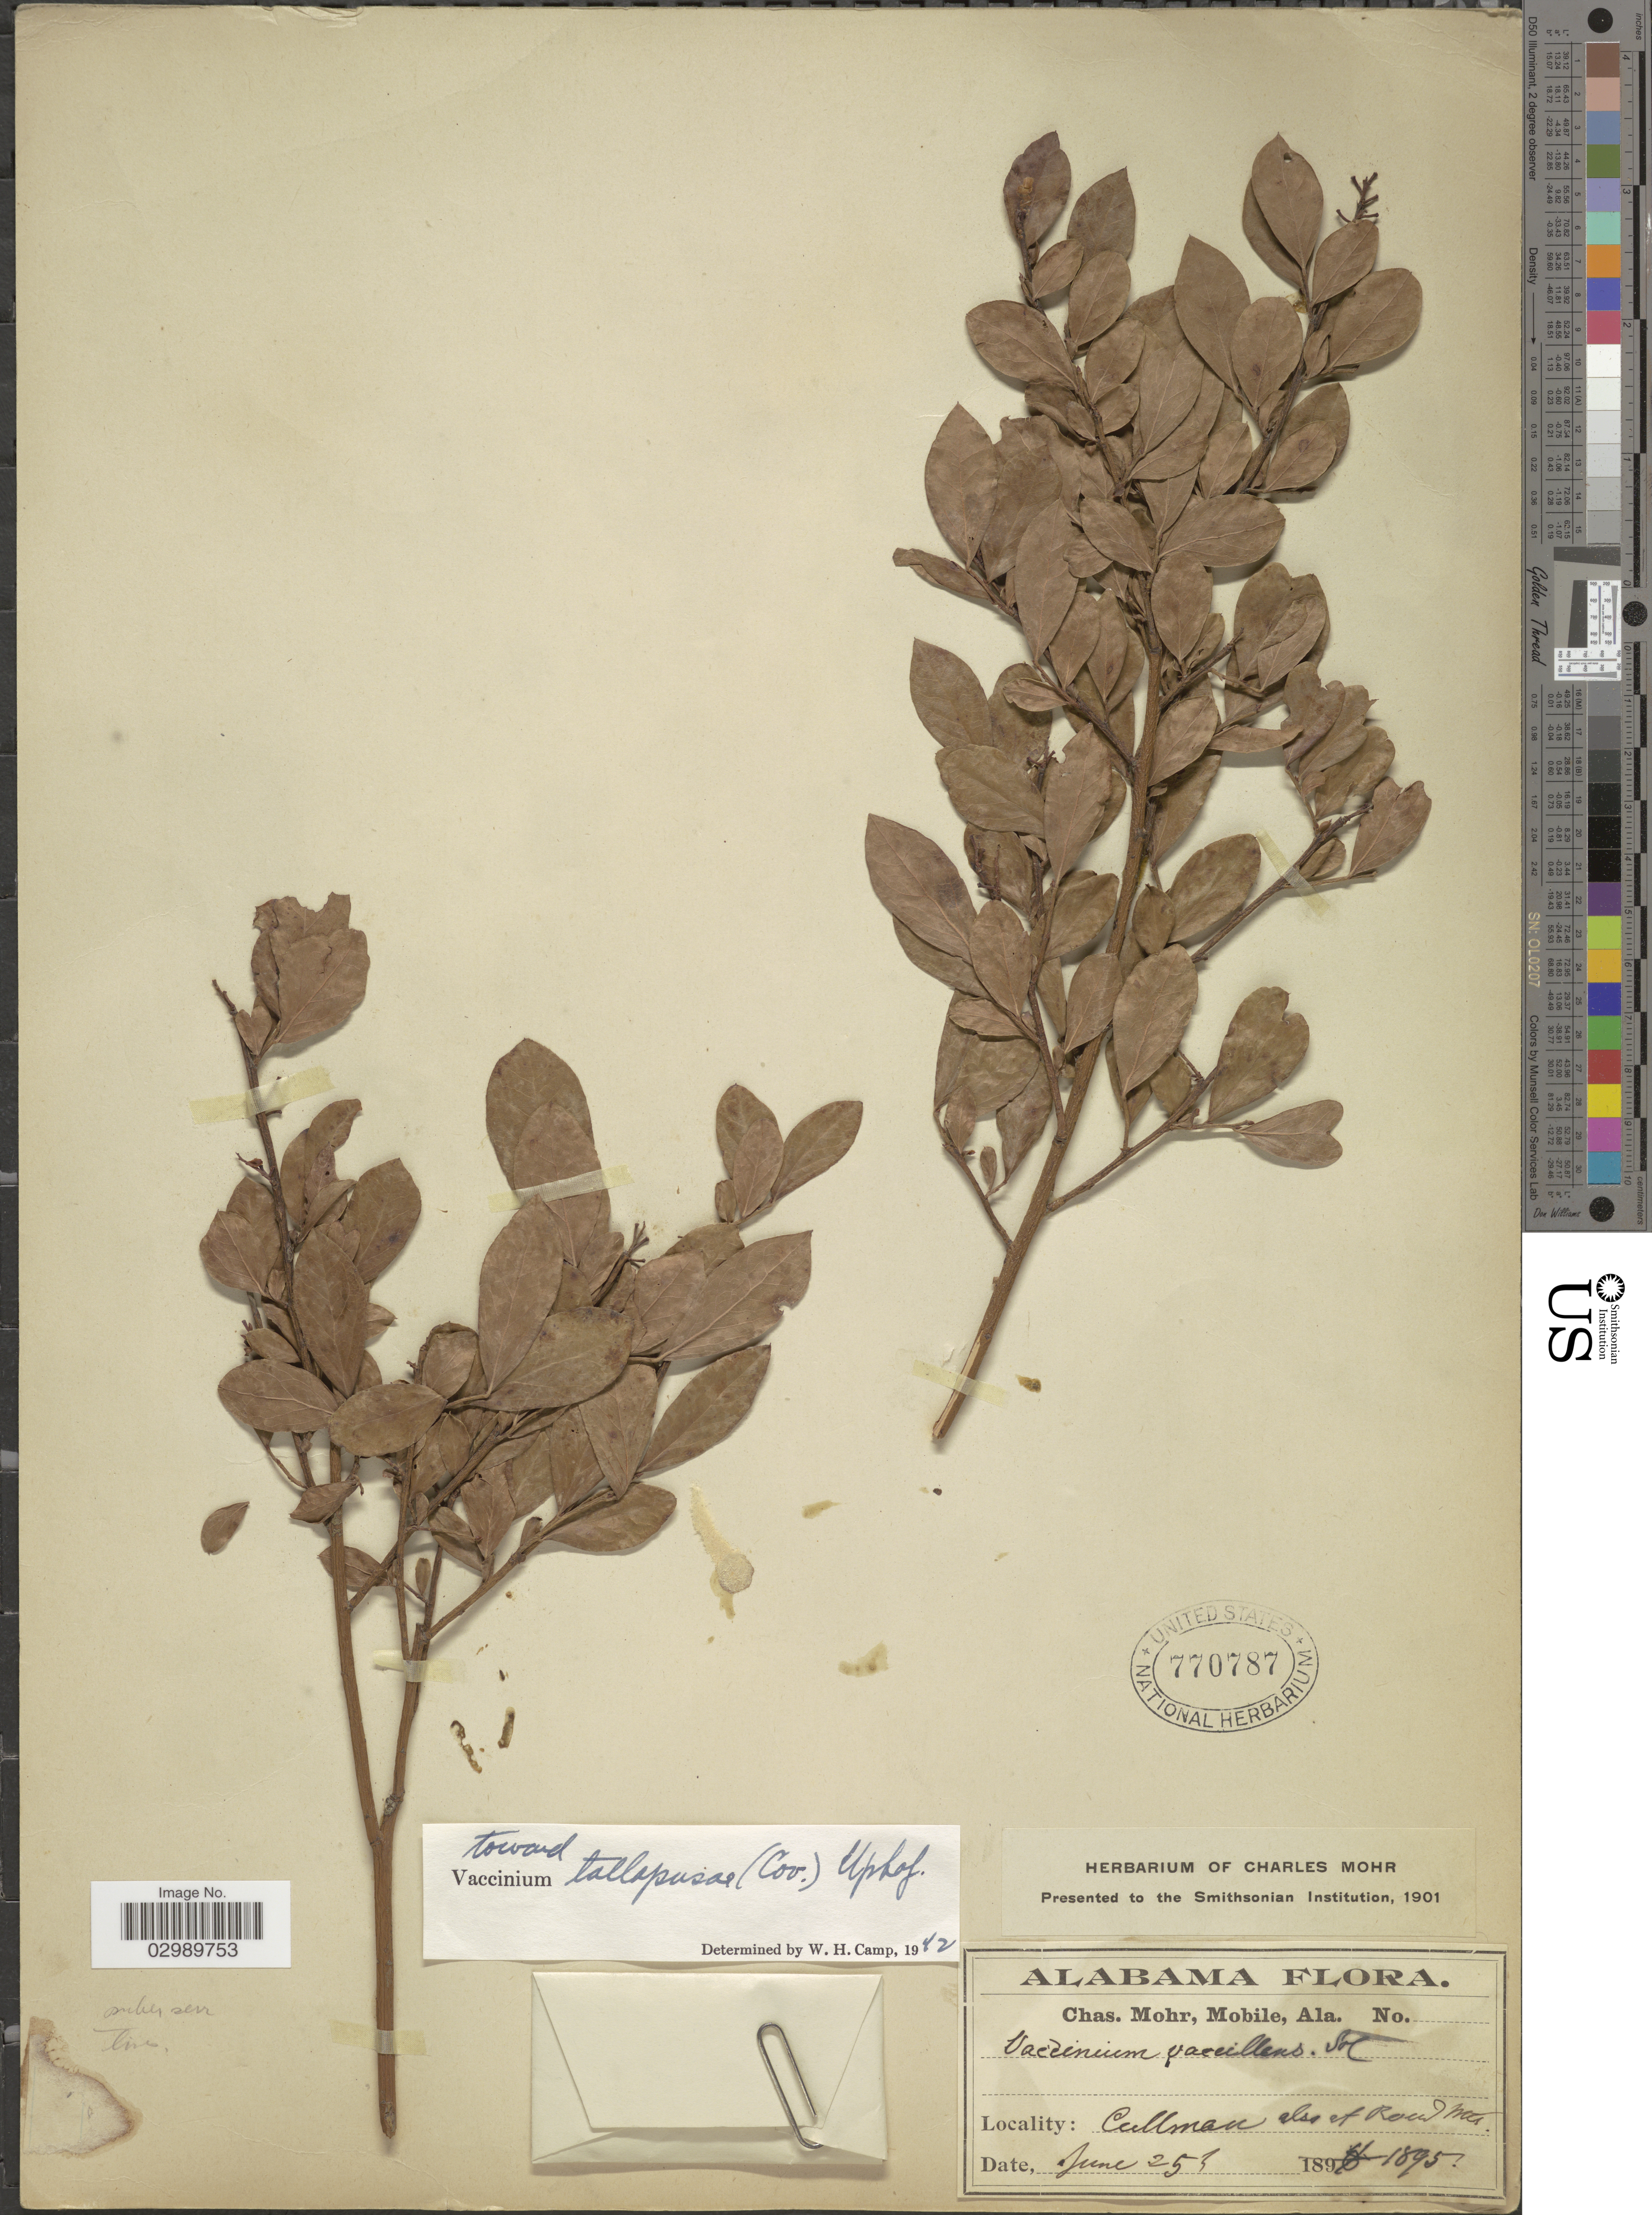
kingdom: Plantae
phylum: Tracheophyta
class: Magnoliopsida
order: Ericales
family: Ericaceae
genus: Vaccinium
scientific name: Vaccinium tallapusae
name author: (Coville ex Small) Uphof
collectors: Mohr, C. T. (herbarium)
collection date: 1895-06-25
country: United States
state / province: Alabama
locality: Cullman also at Round Mts.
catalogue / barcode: US 770787